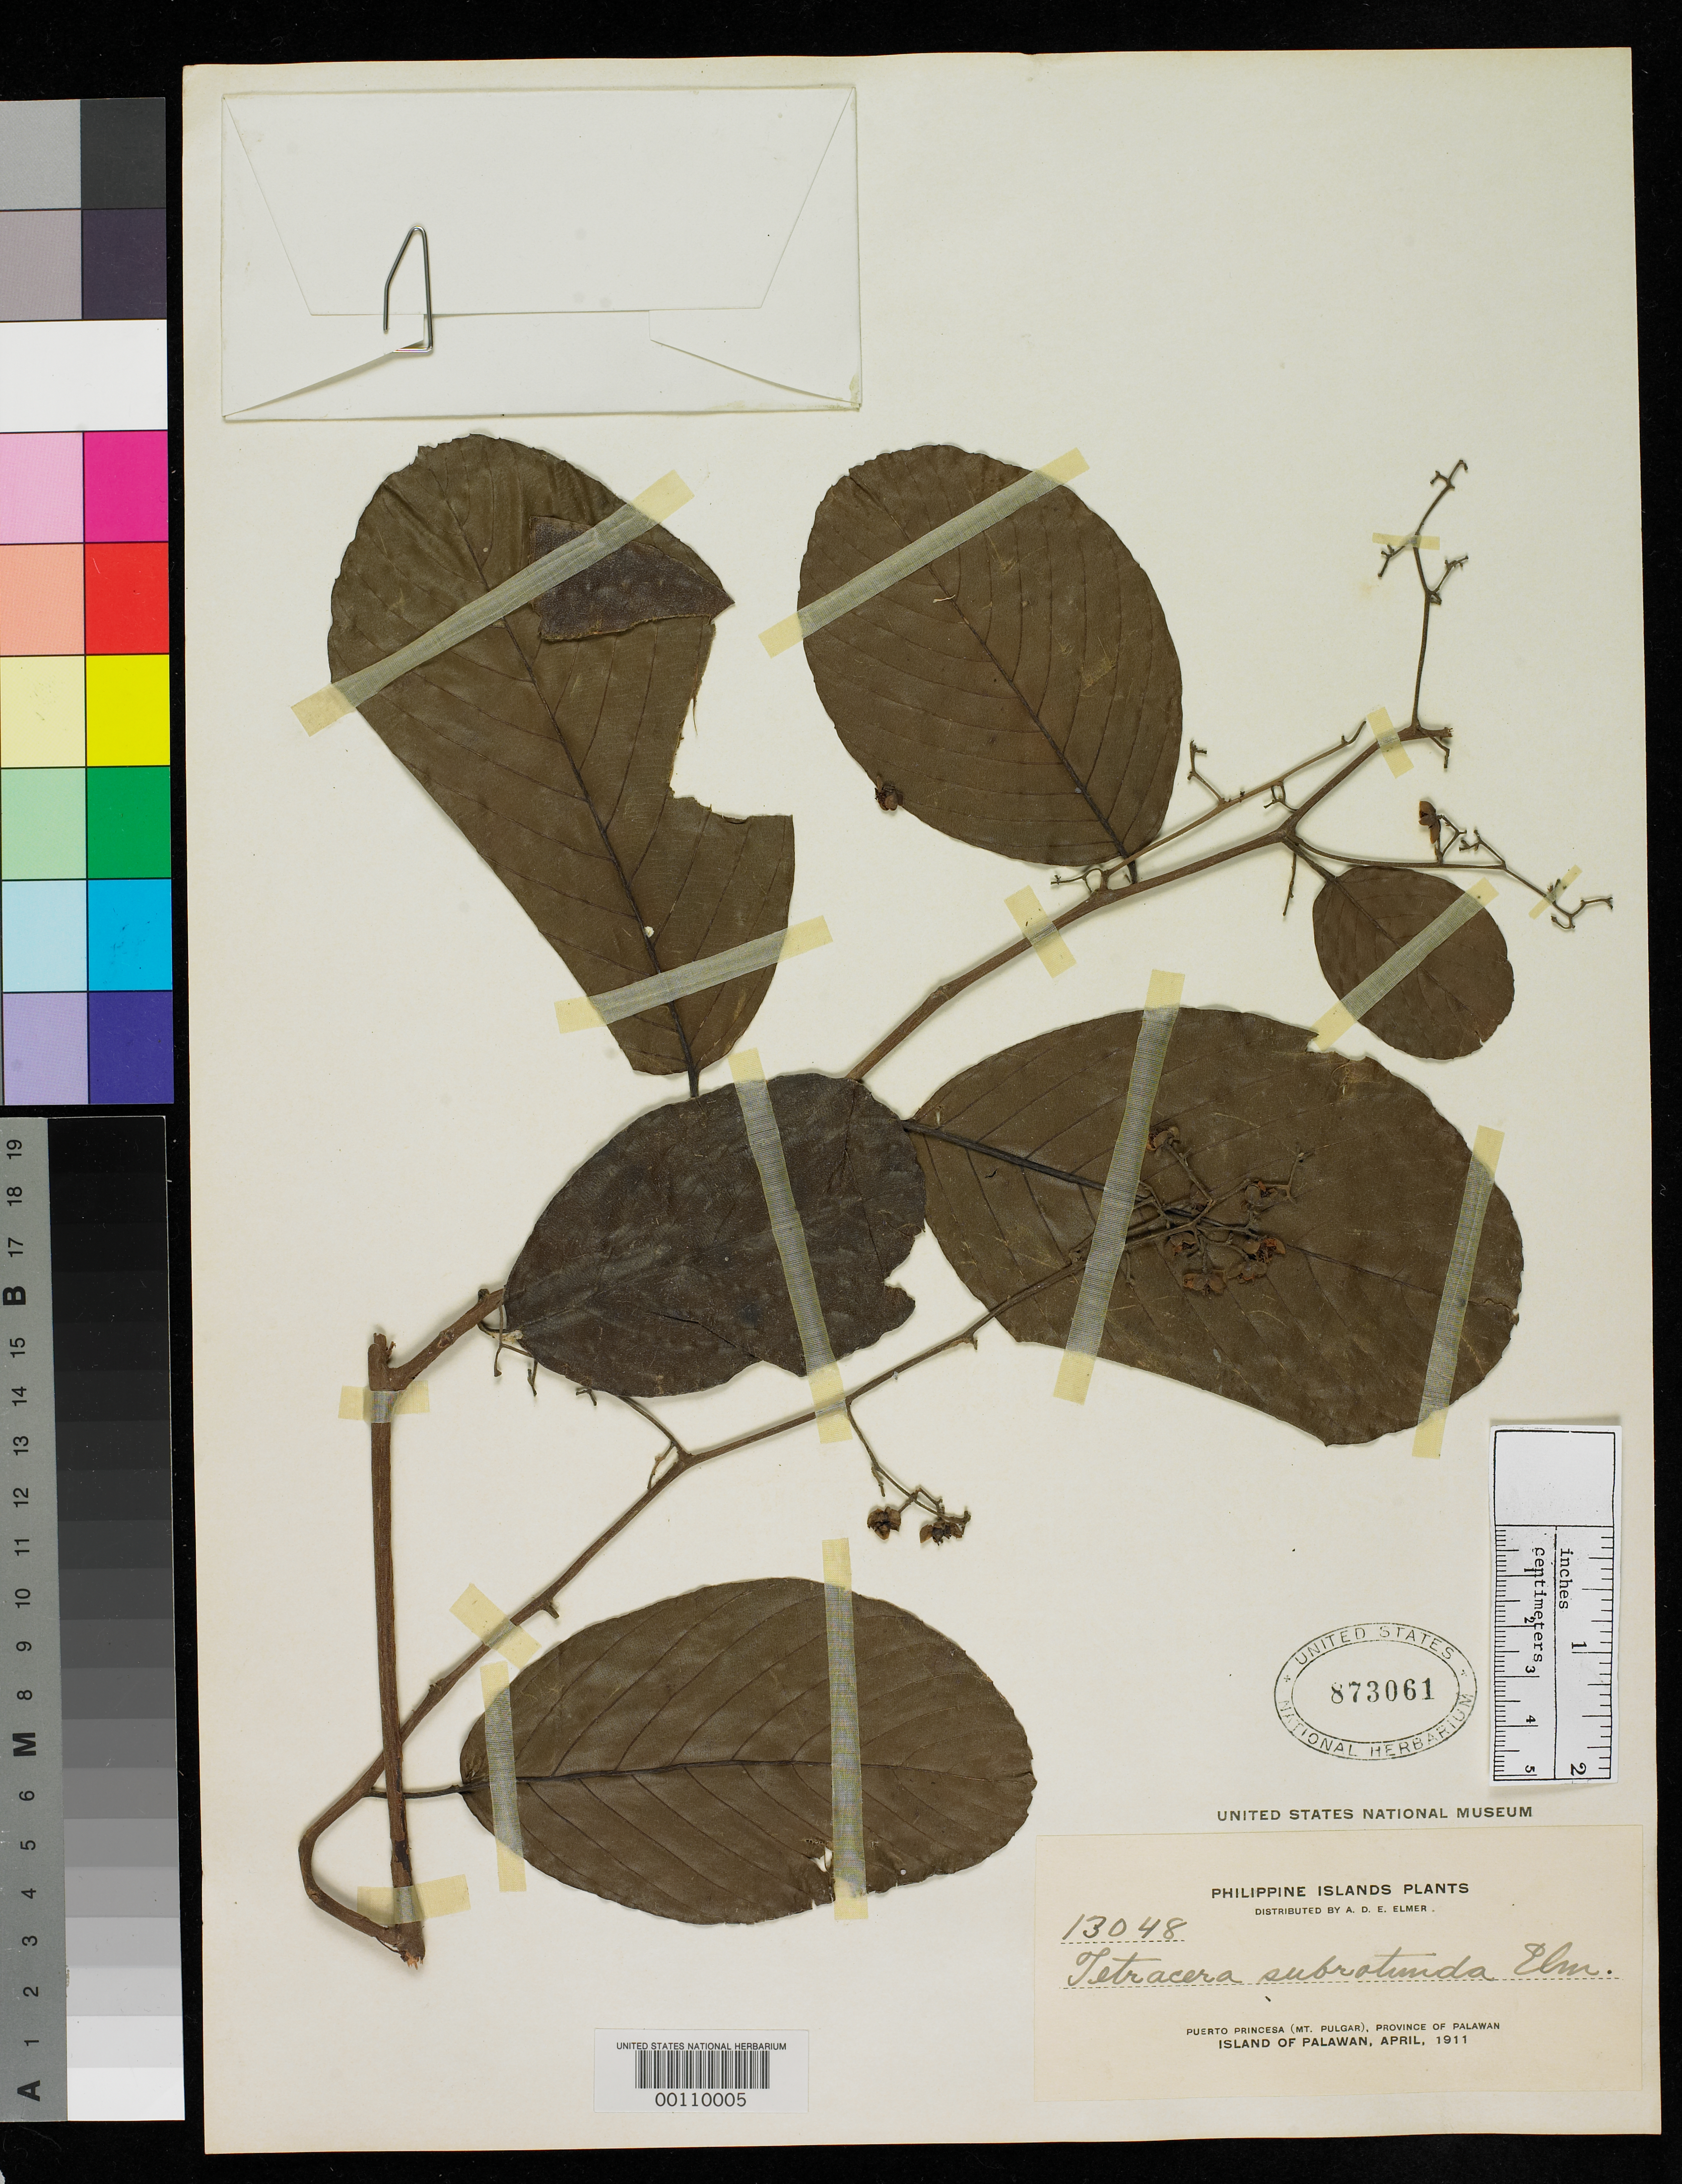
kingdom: Plantae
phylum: Tracheophyta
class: Magnoliopsida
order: Dilleniales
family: Dilleniaceae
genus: Tetracera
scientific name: Tetracera subrotundata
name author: Elmer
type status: Isotype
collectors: A. D. E. Elmer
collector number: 13048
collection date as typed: Apr 1911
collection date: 1911-04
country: Philippines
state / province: Mimaropa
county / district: Palawan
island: Palawan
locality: Puerto Princesa, Mt. Pulgar.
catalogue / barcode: US 873061